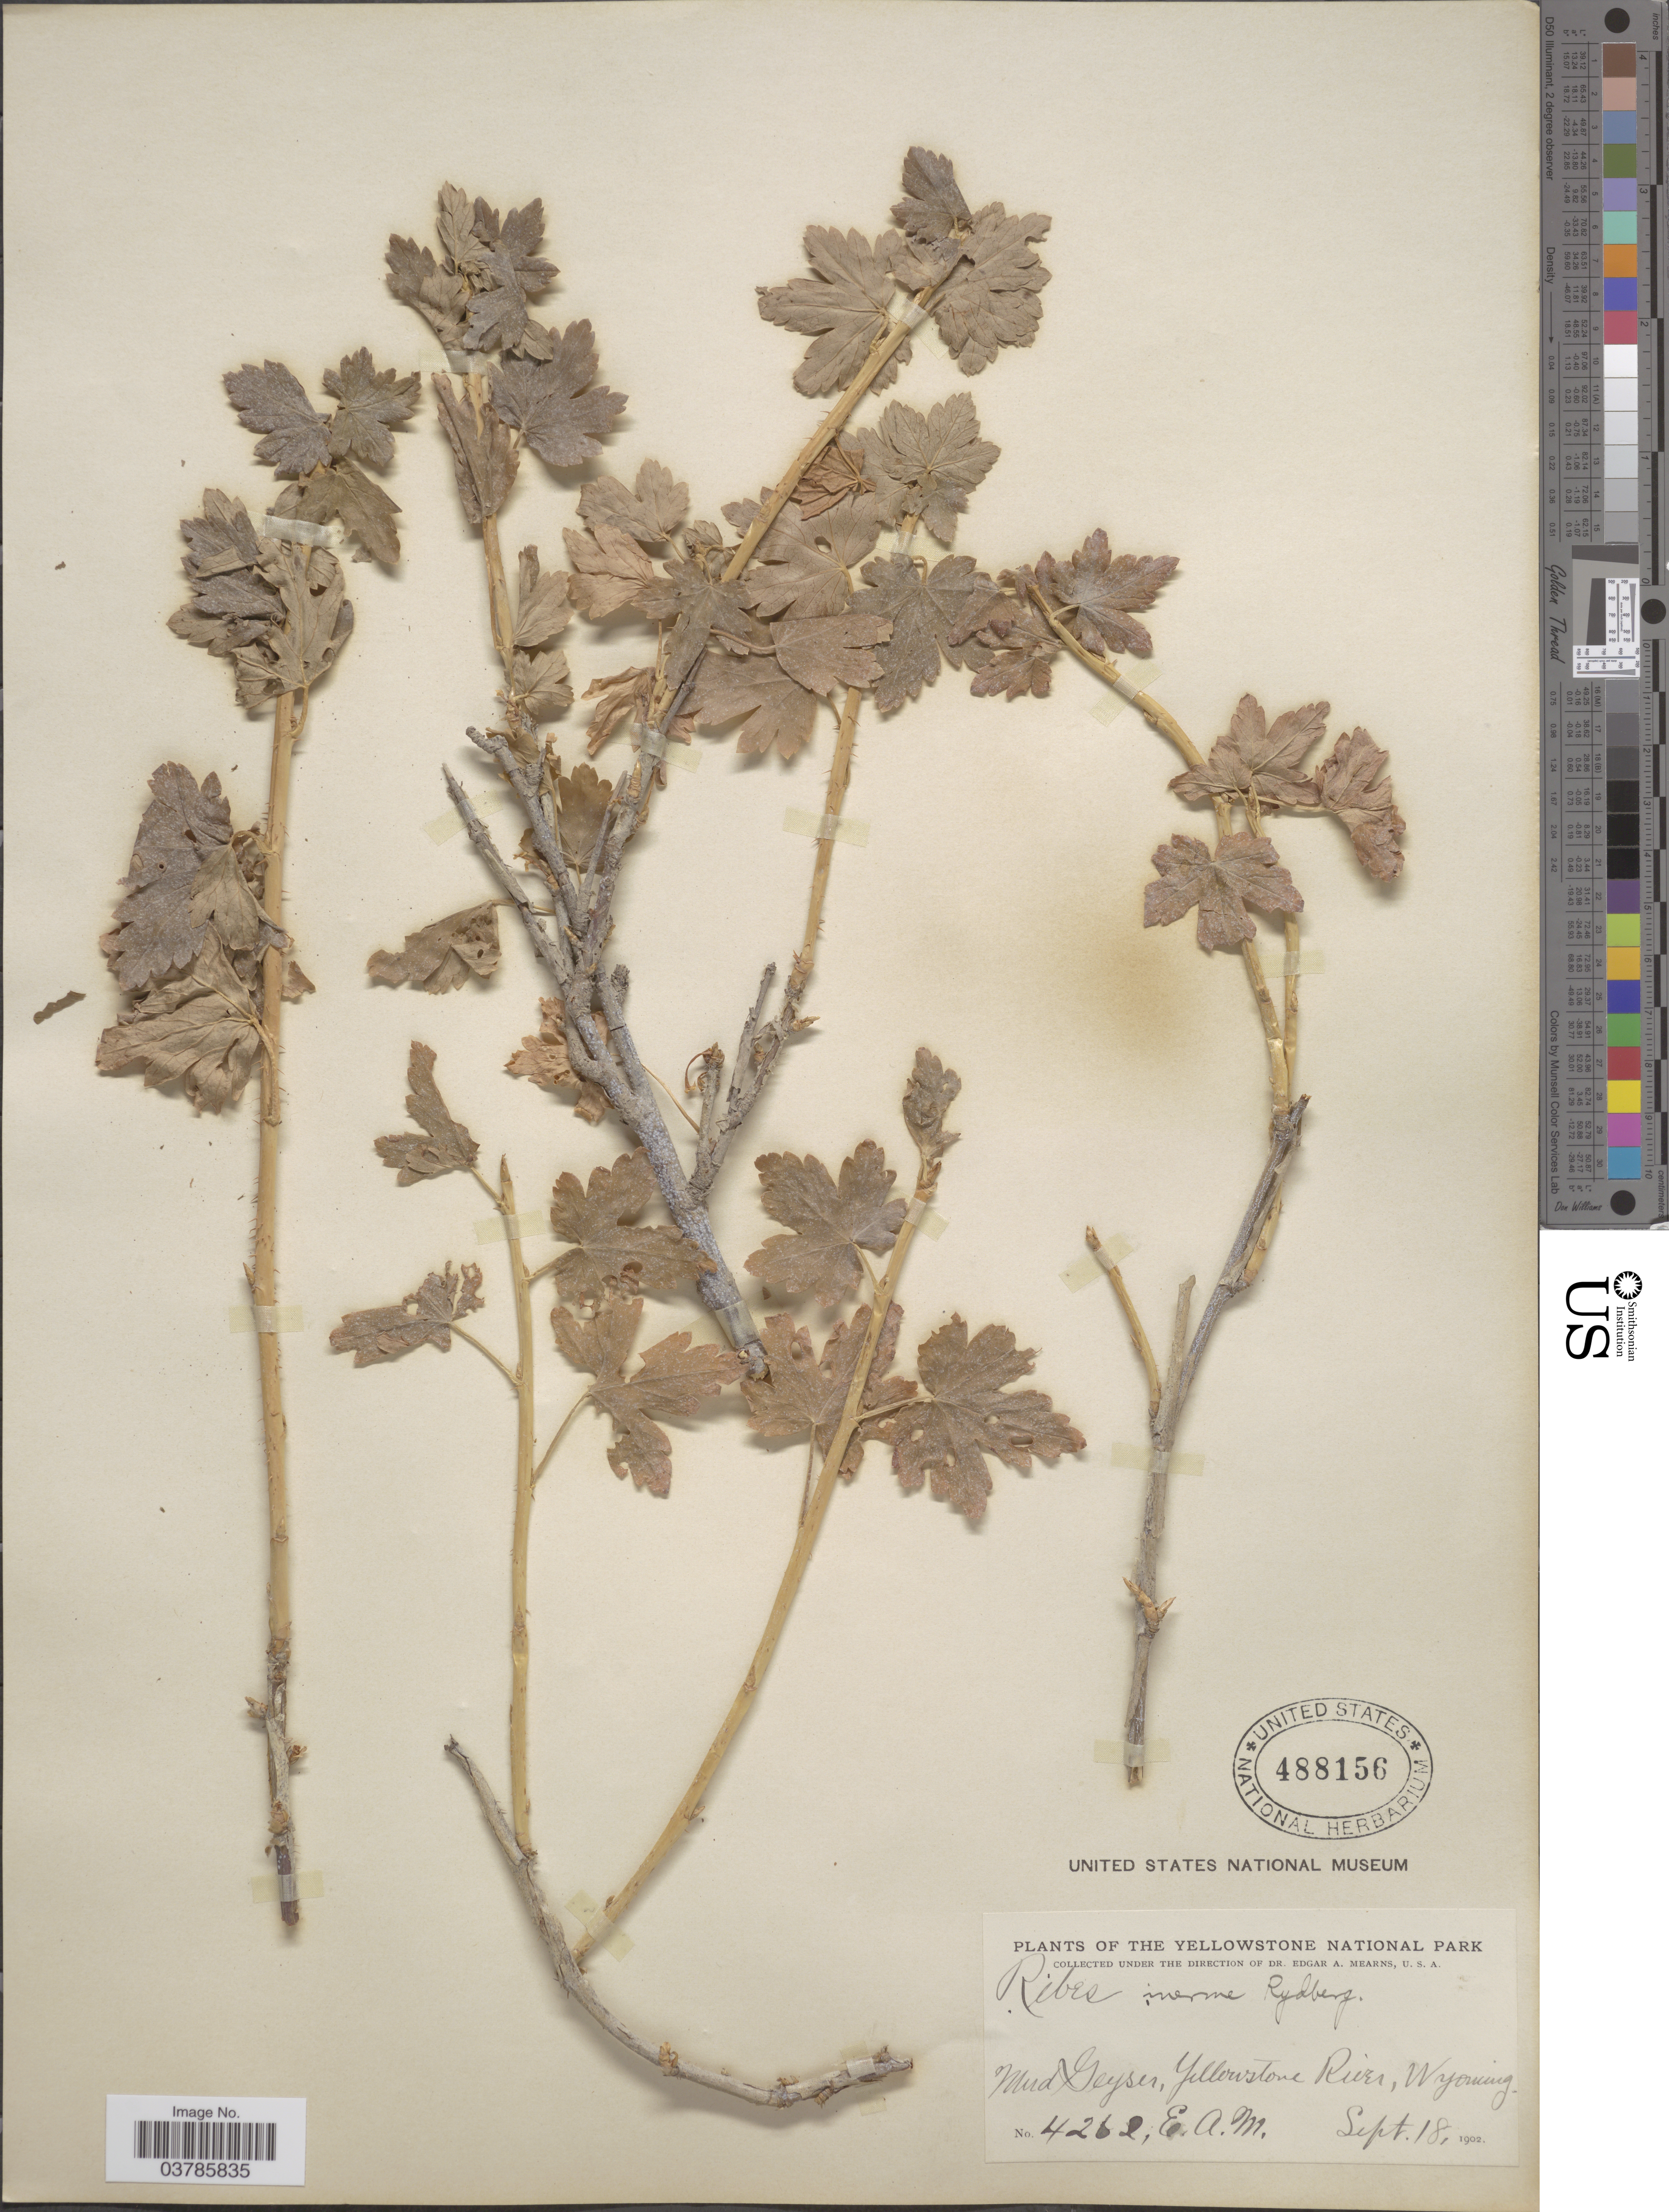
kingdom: Plantae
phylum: Tracheophyta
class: Magnoliopsida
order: Saxifragales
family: Grossulariaceae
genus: Ribes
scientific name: Ribes inerme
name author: Rydb.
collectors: E. A. Mearns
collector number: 4262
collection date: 1902-09-18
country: United States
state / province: Wyoming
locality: Yellowstone National Park. Mud Geyser, Yellowstone River.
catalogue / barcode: US 488156